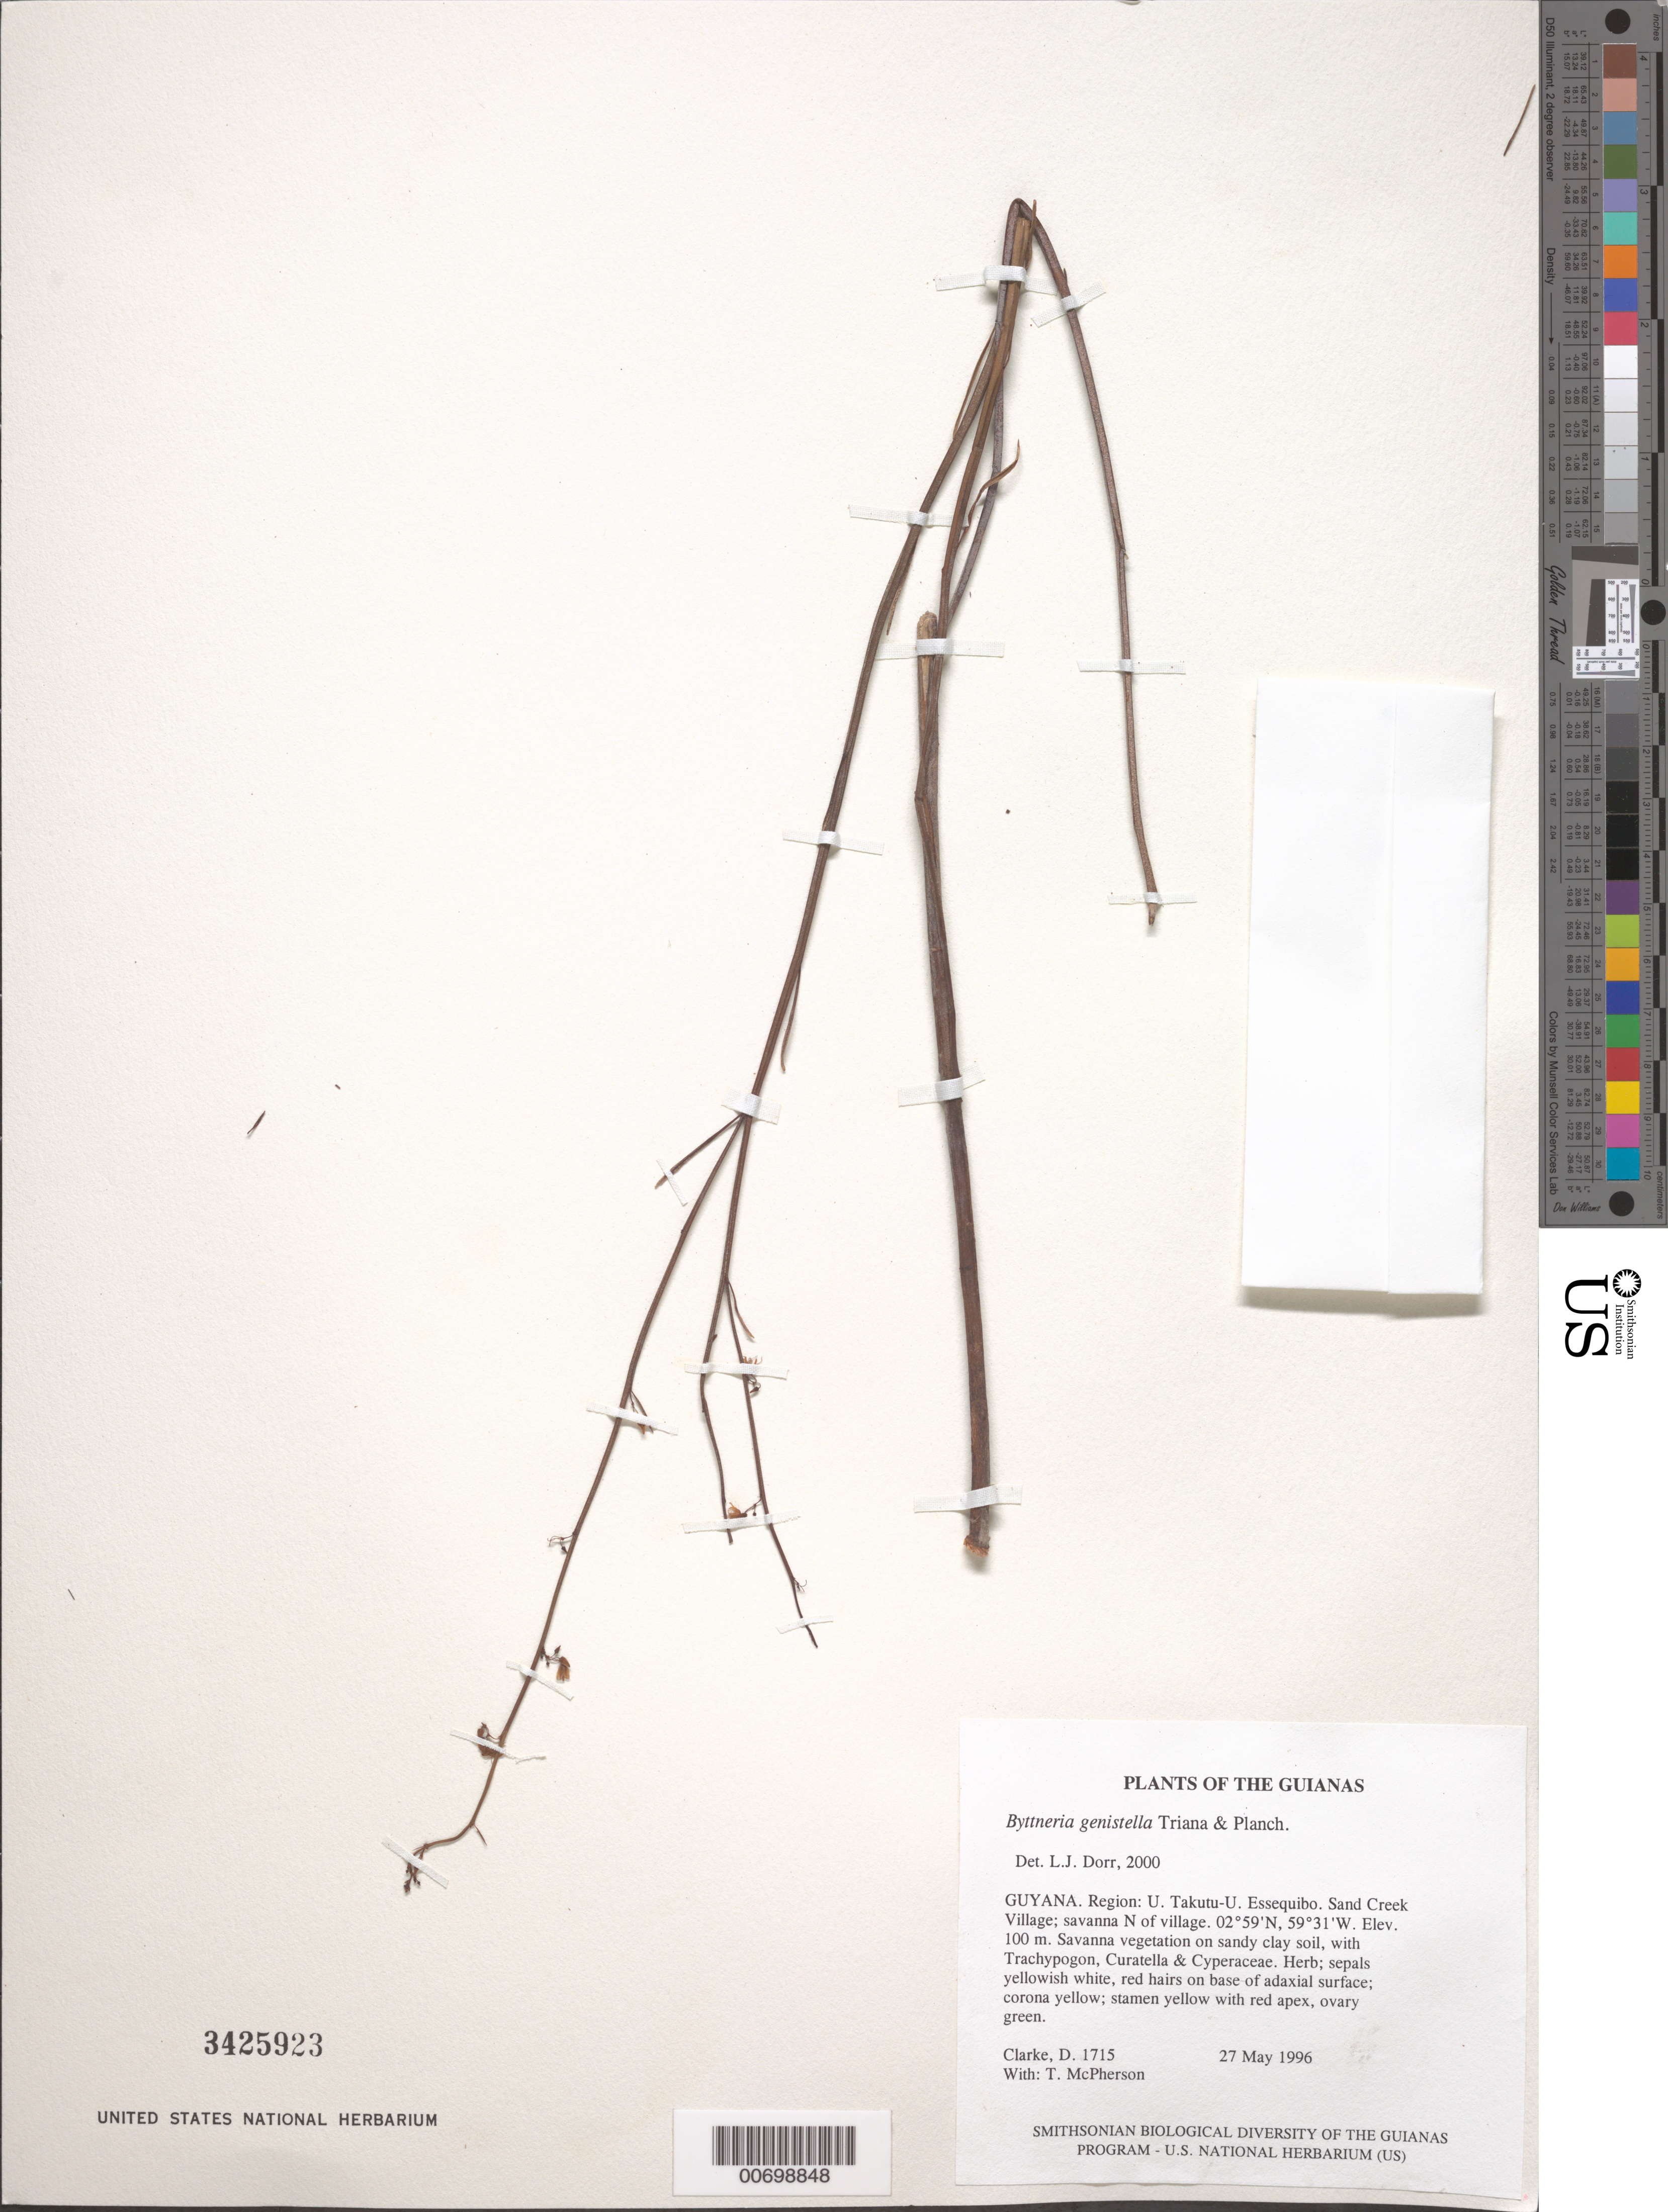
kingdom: Plantae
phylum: Tracheophyta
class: Magnoliopsida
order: Malvales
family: Malvaceae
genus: Byttneria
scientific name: Byttneria genistella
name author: Triana & Planch.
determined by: Dorr, L. J., (BOT), Smithsonian Institution - National Museum of Natural History (UNITED STATES)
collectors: H. D. Clarke & T. McPherson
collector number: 1715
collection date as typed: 27 May 1996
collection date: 1996-05-27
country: Guyana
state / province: U. Takutu-U. Essequibo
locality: Sand Creek Village; savanna N of village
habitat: Savanna vegetation on sandy clay soil, with Trachypogon, Curatella & Cyperaceae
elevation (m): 100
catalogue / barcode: US 3425923